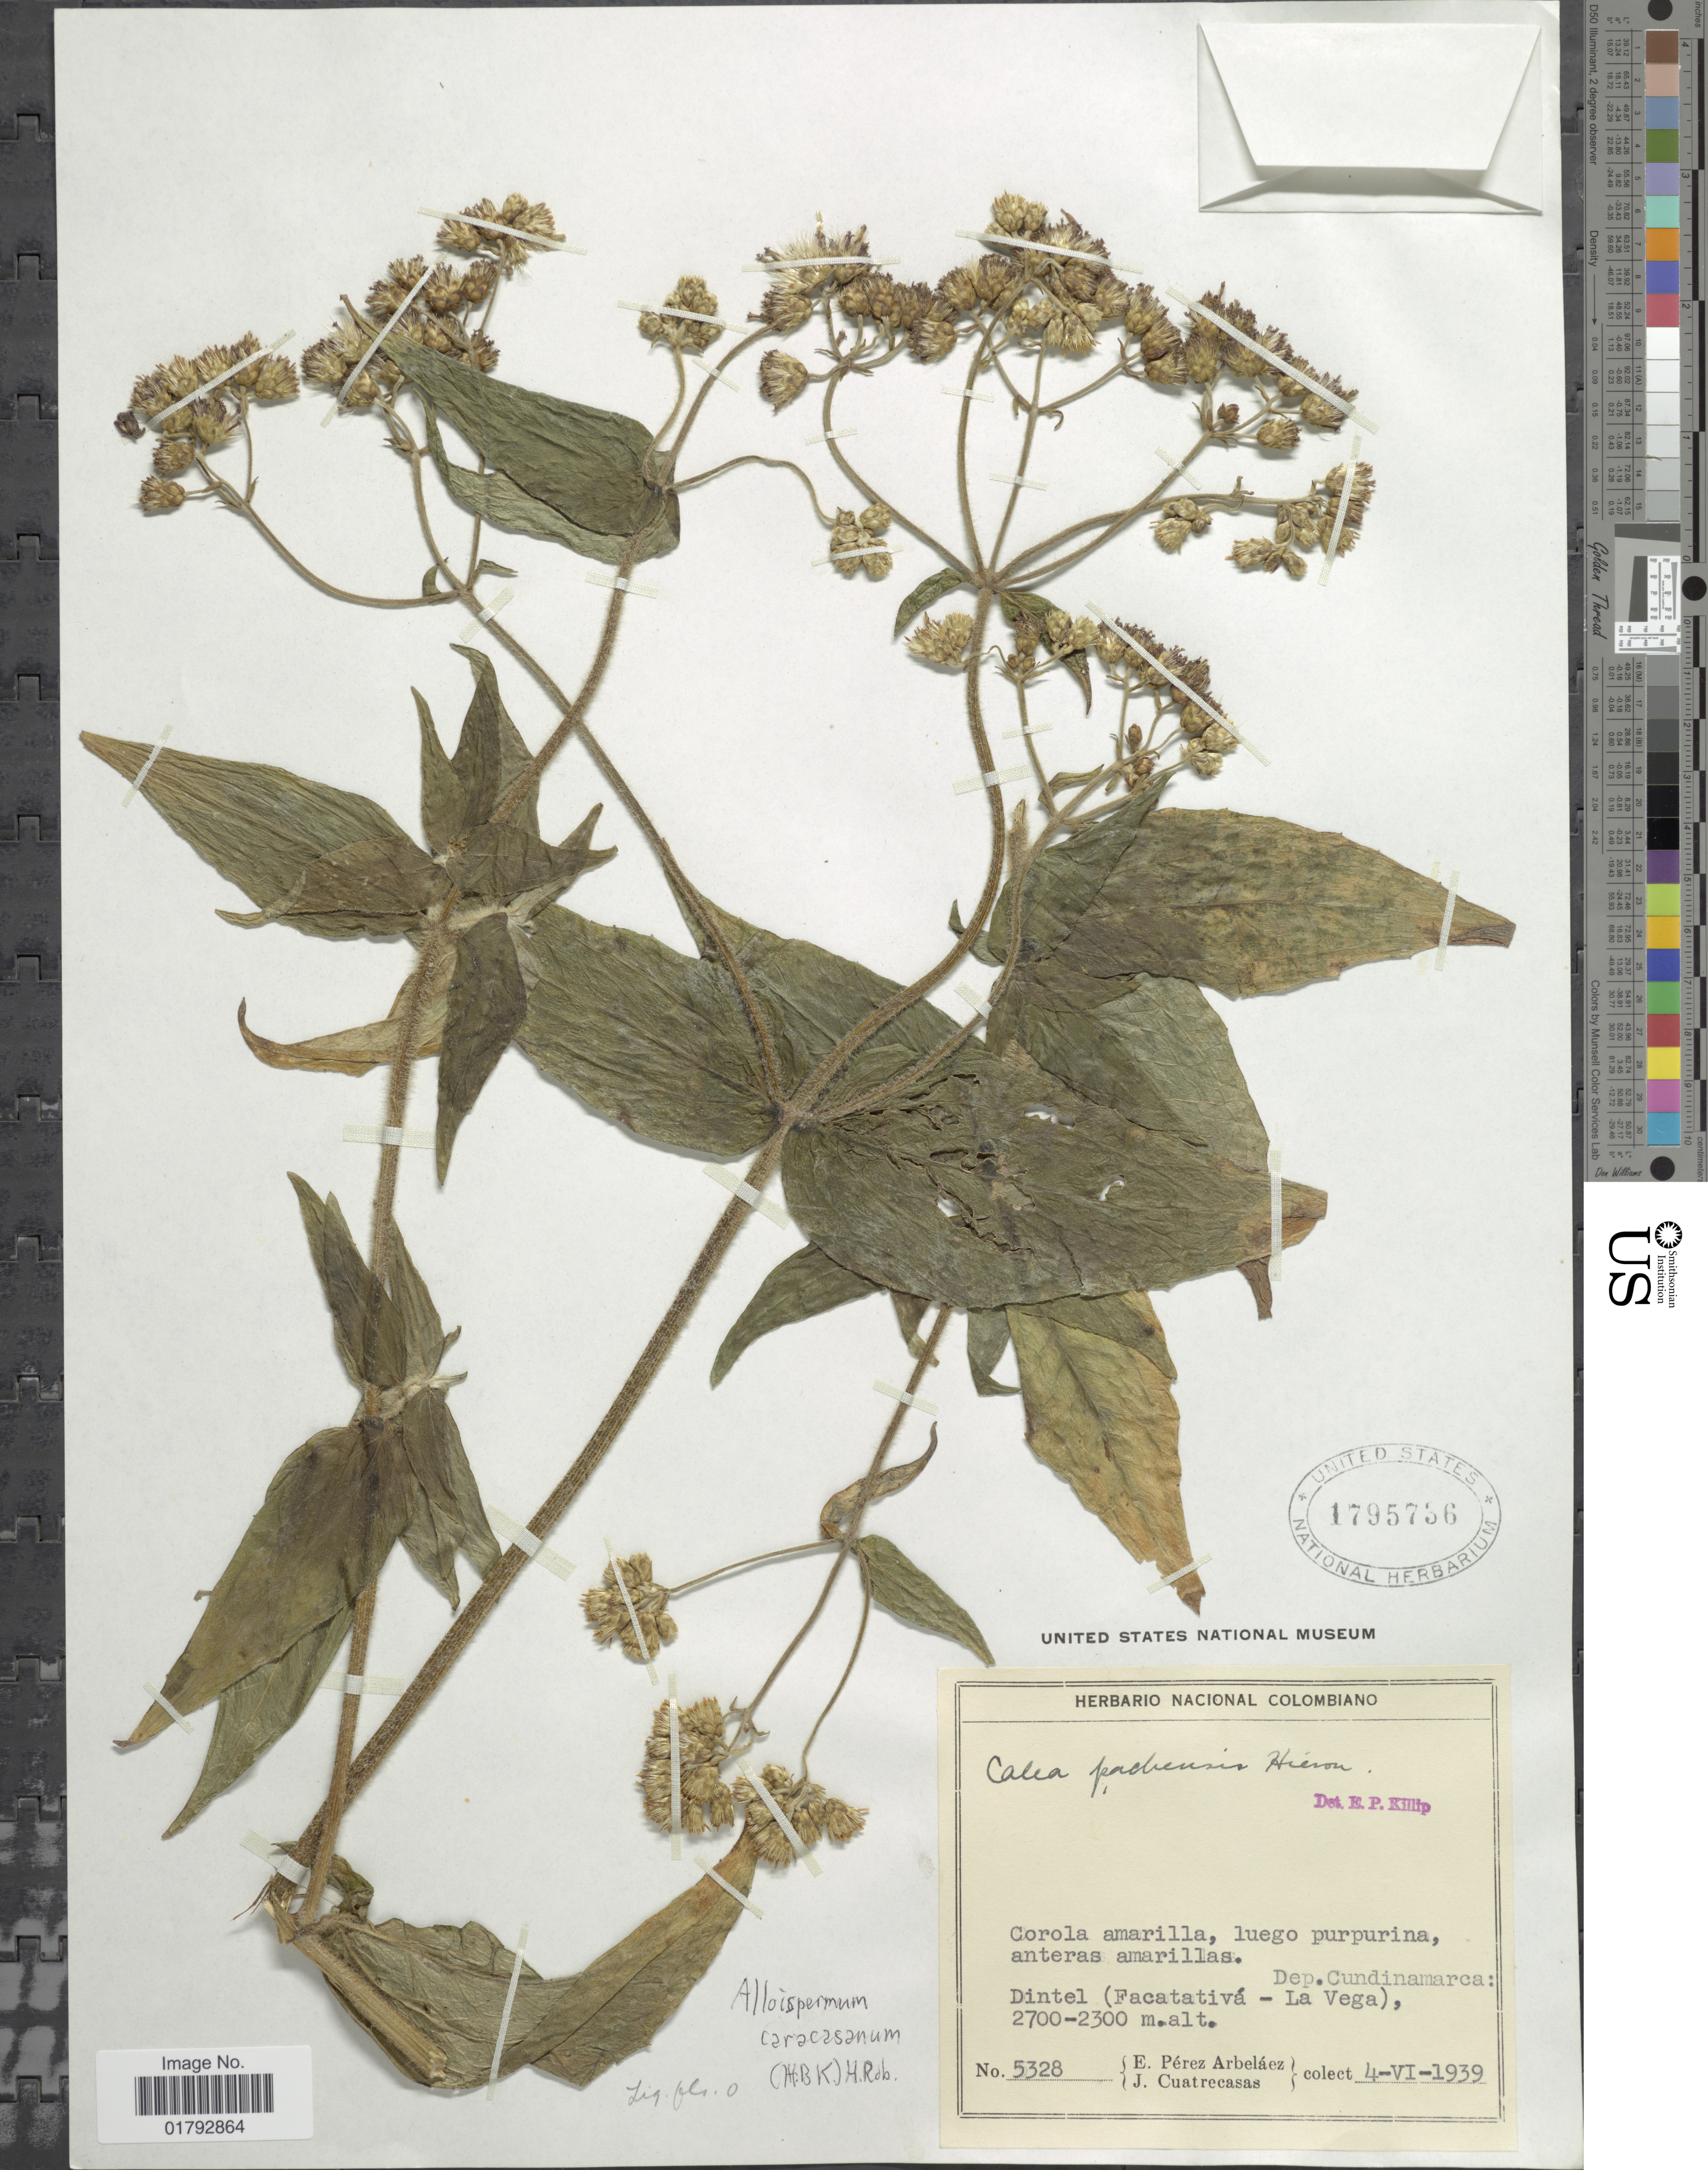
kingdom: Plantae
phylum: Tracheophyta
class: Magnoliopsida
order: Asterales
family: Asteraceae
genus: Alloispermum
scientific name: Alloispermum caracasanum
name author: (Kunth) H. Rob.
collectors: E. Pérez Arbeláez & J. Cuatrecasas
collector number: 5328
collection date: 1939-06-04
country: Colombia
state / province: Cundinamarca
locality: Dintel (Facatativa - La Vega). Dep. Cundinamarca.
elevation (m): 2300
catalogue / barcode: US 1795736